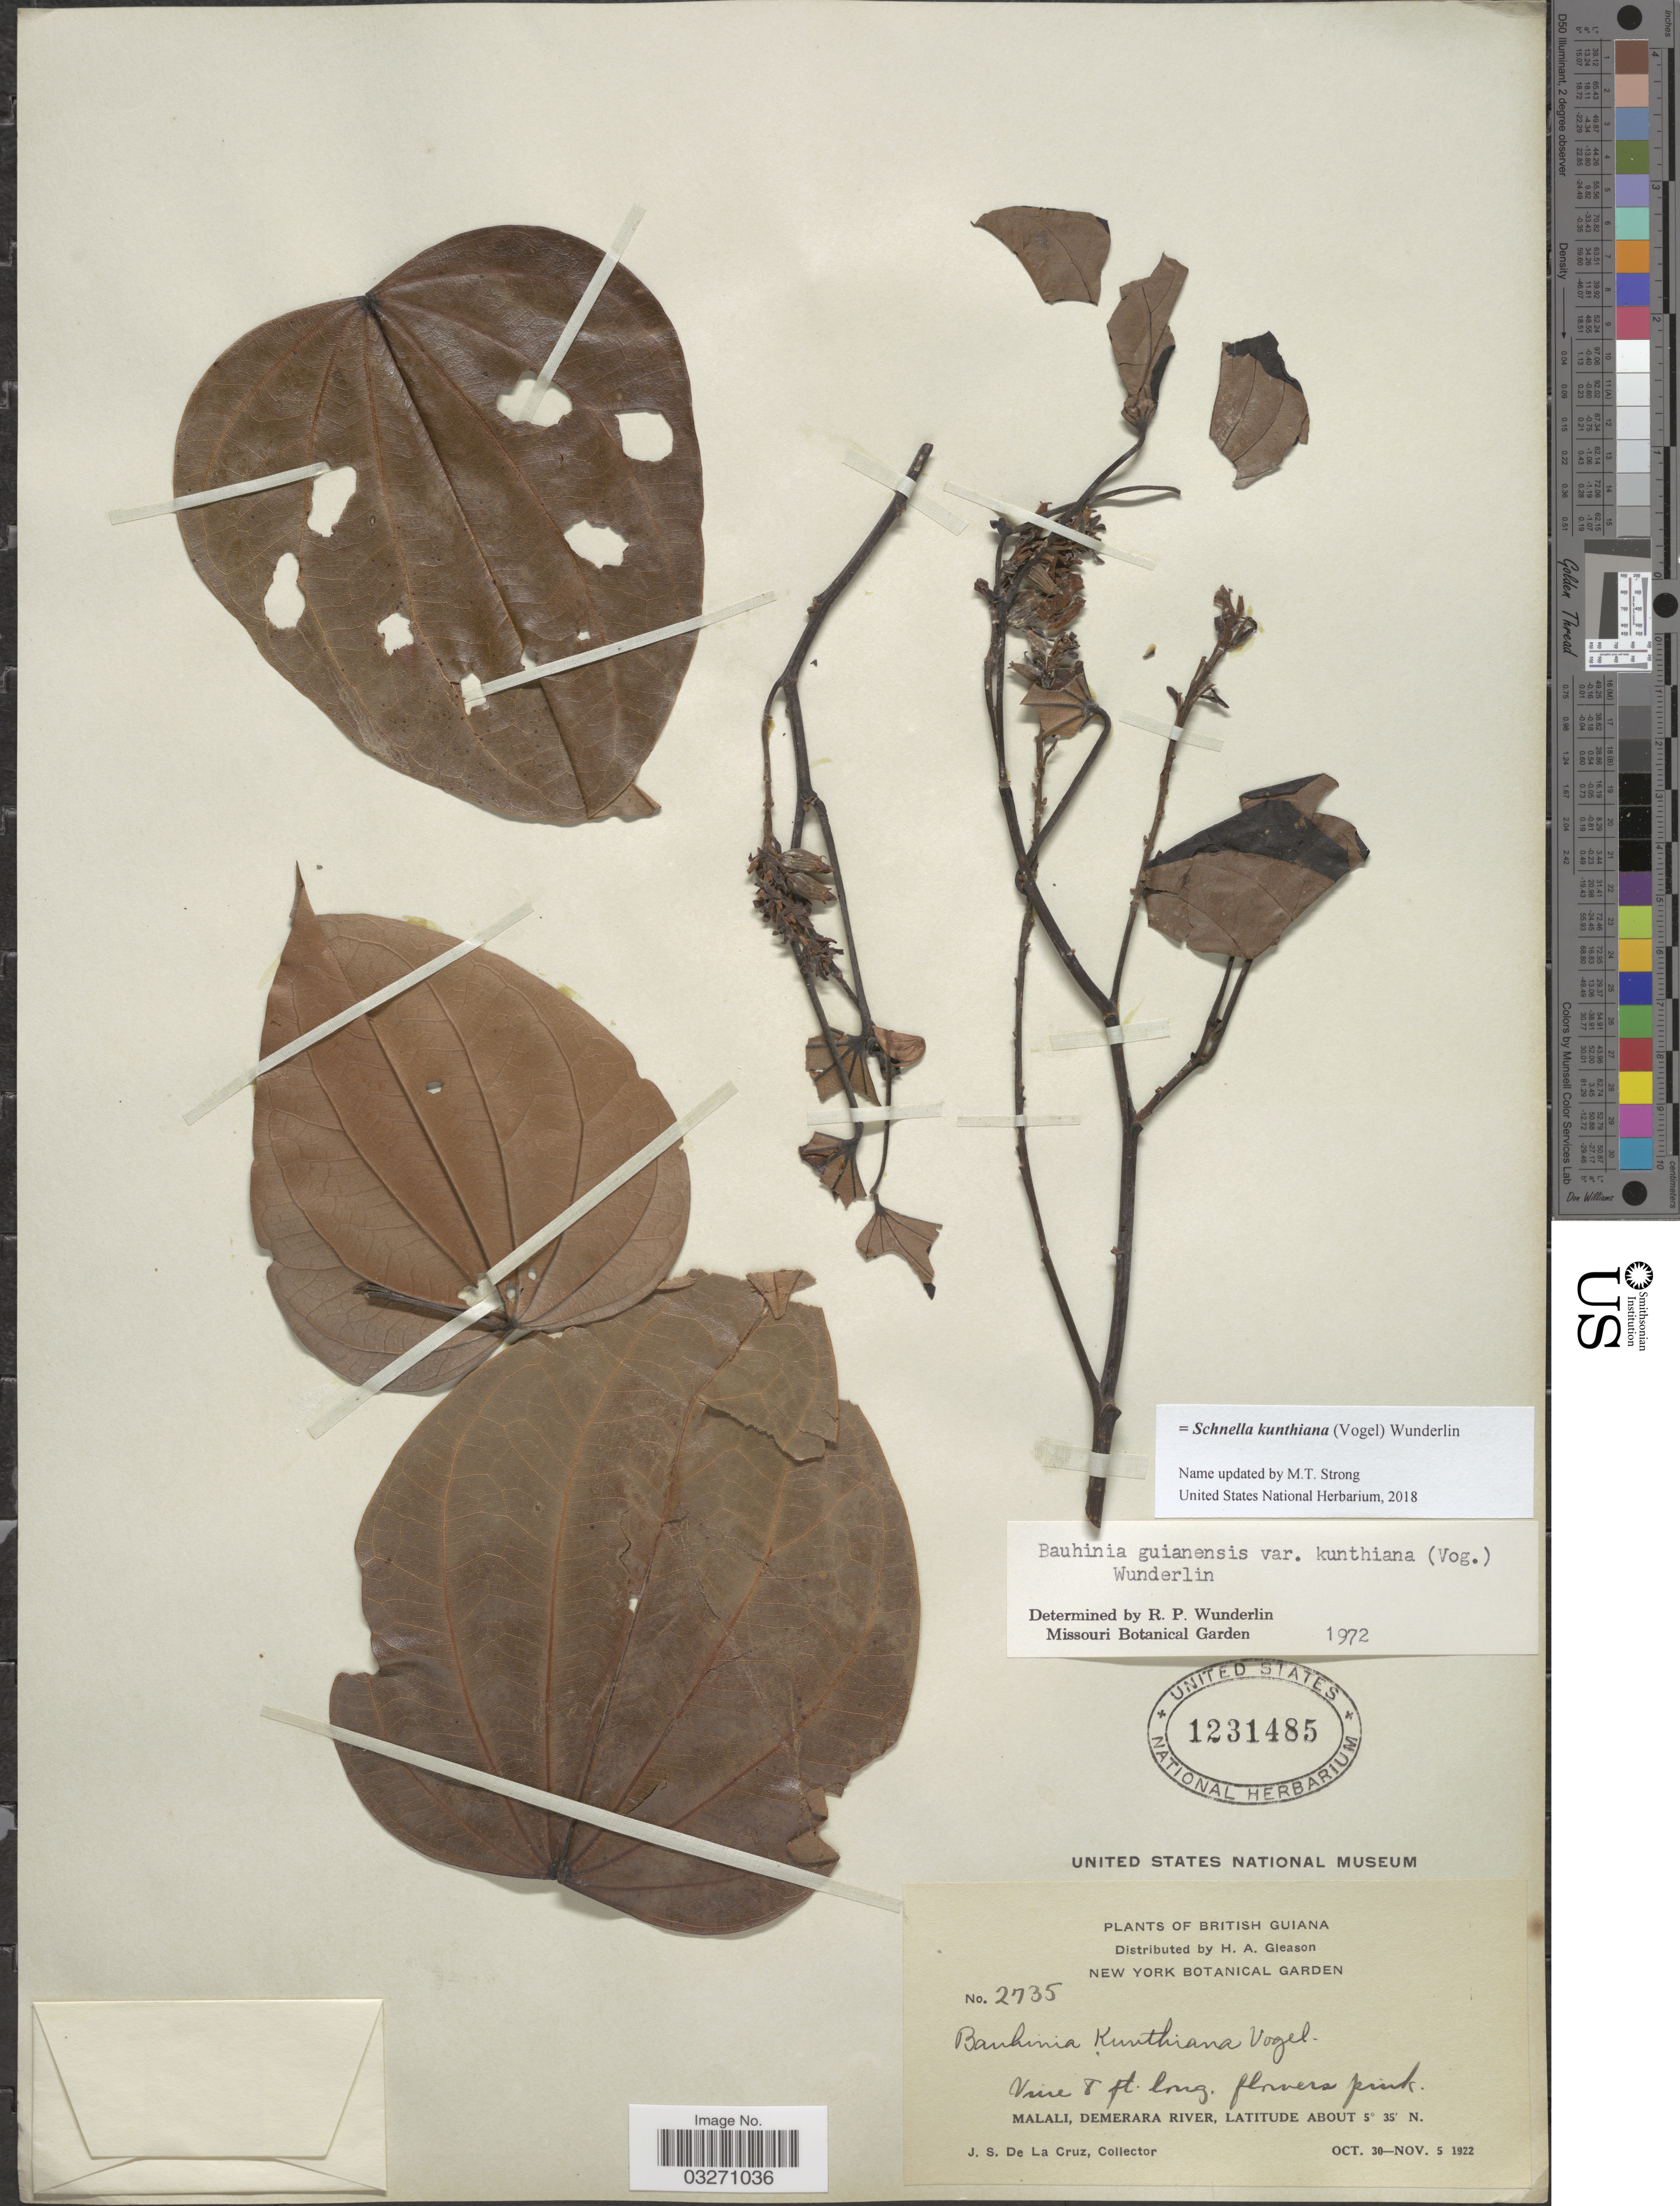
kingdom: Plantae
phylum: Tracheophyta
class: Magnoliopsida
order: Fabales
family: Fabaceae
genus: Schnella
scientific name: Schnella kunthiana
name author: (Vogel) Wunderlin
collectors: J. S. de la Cruz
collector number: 2735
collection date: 1922-10-30/1922-11-05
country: Guyana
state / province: Demerara-Mahaica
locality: British Guiana, Malali, Demerara River.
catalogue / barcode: US 1231485